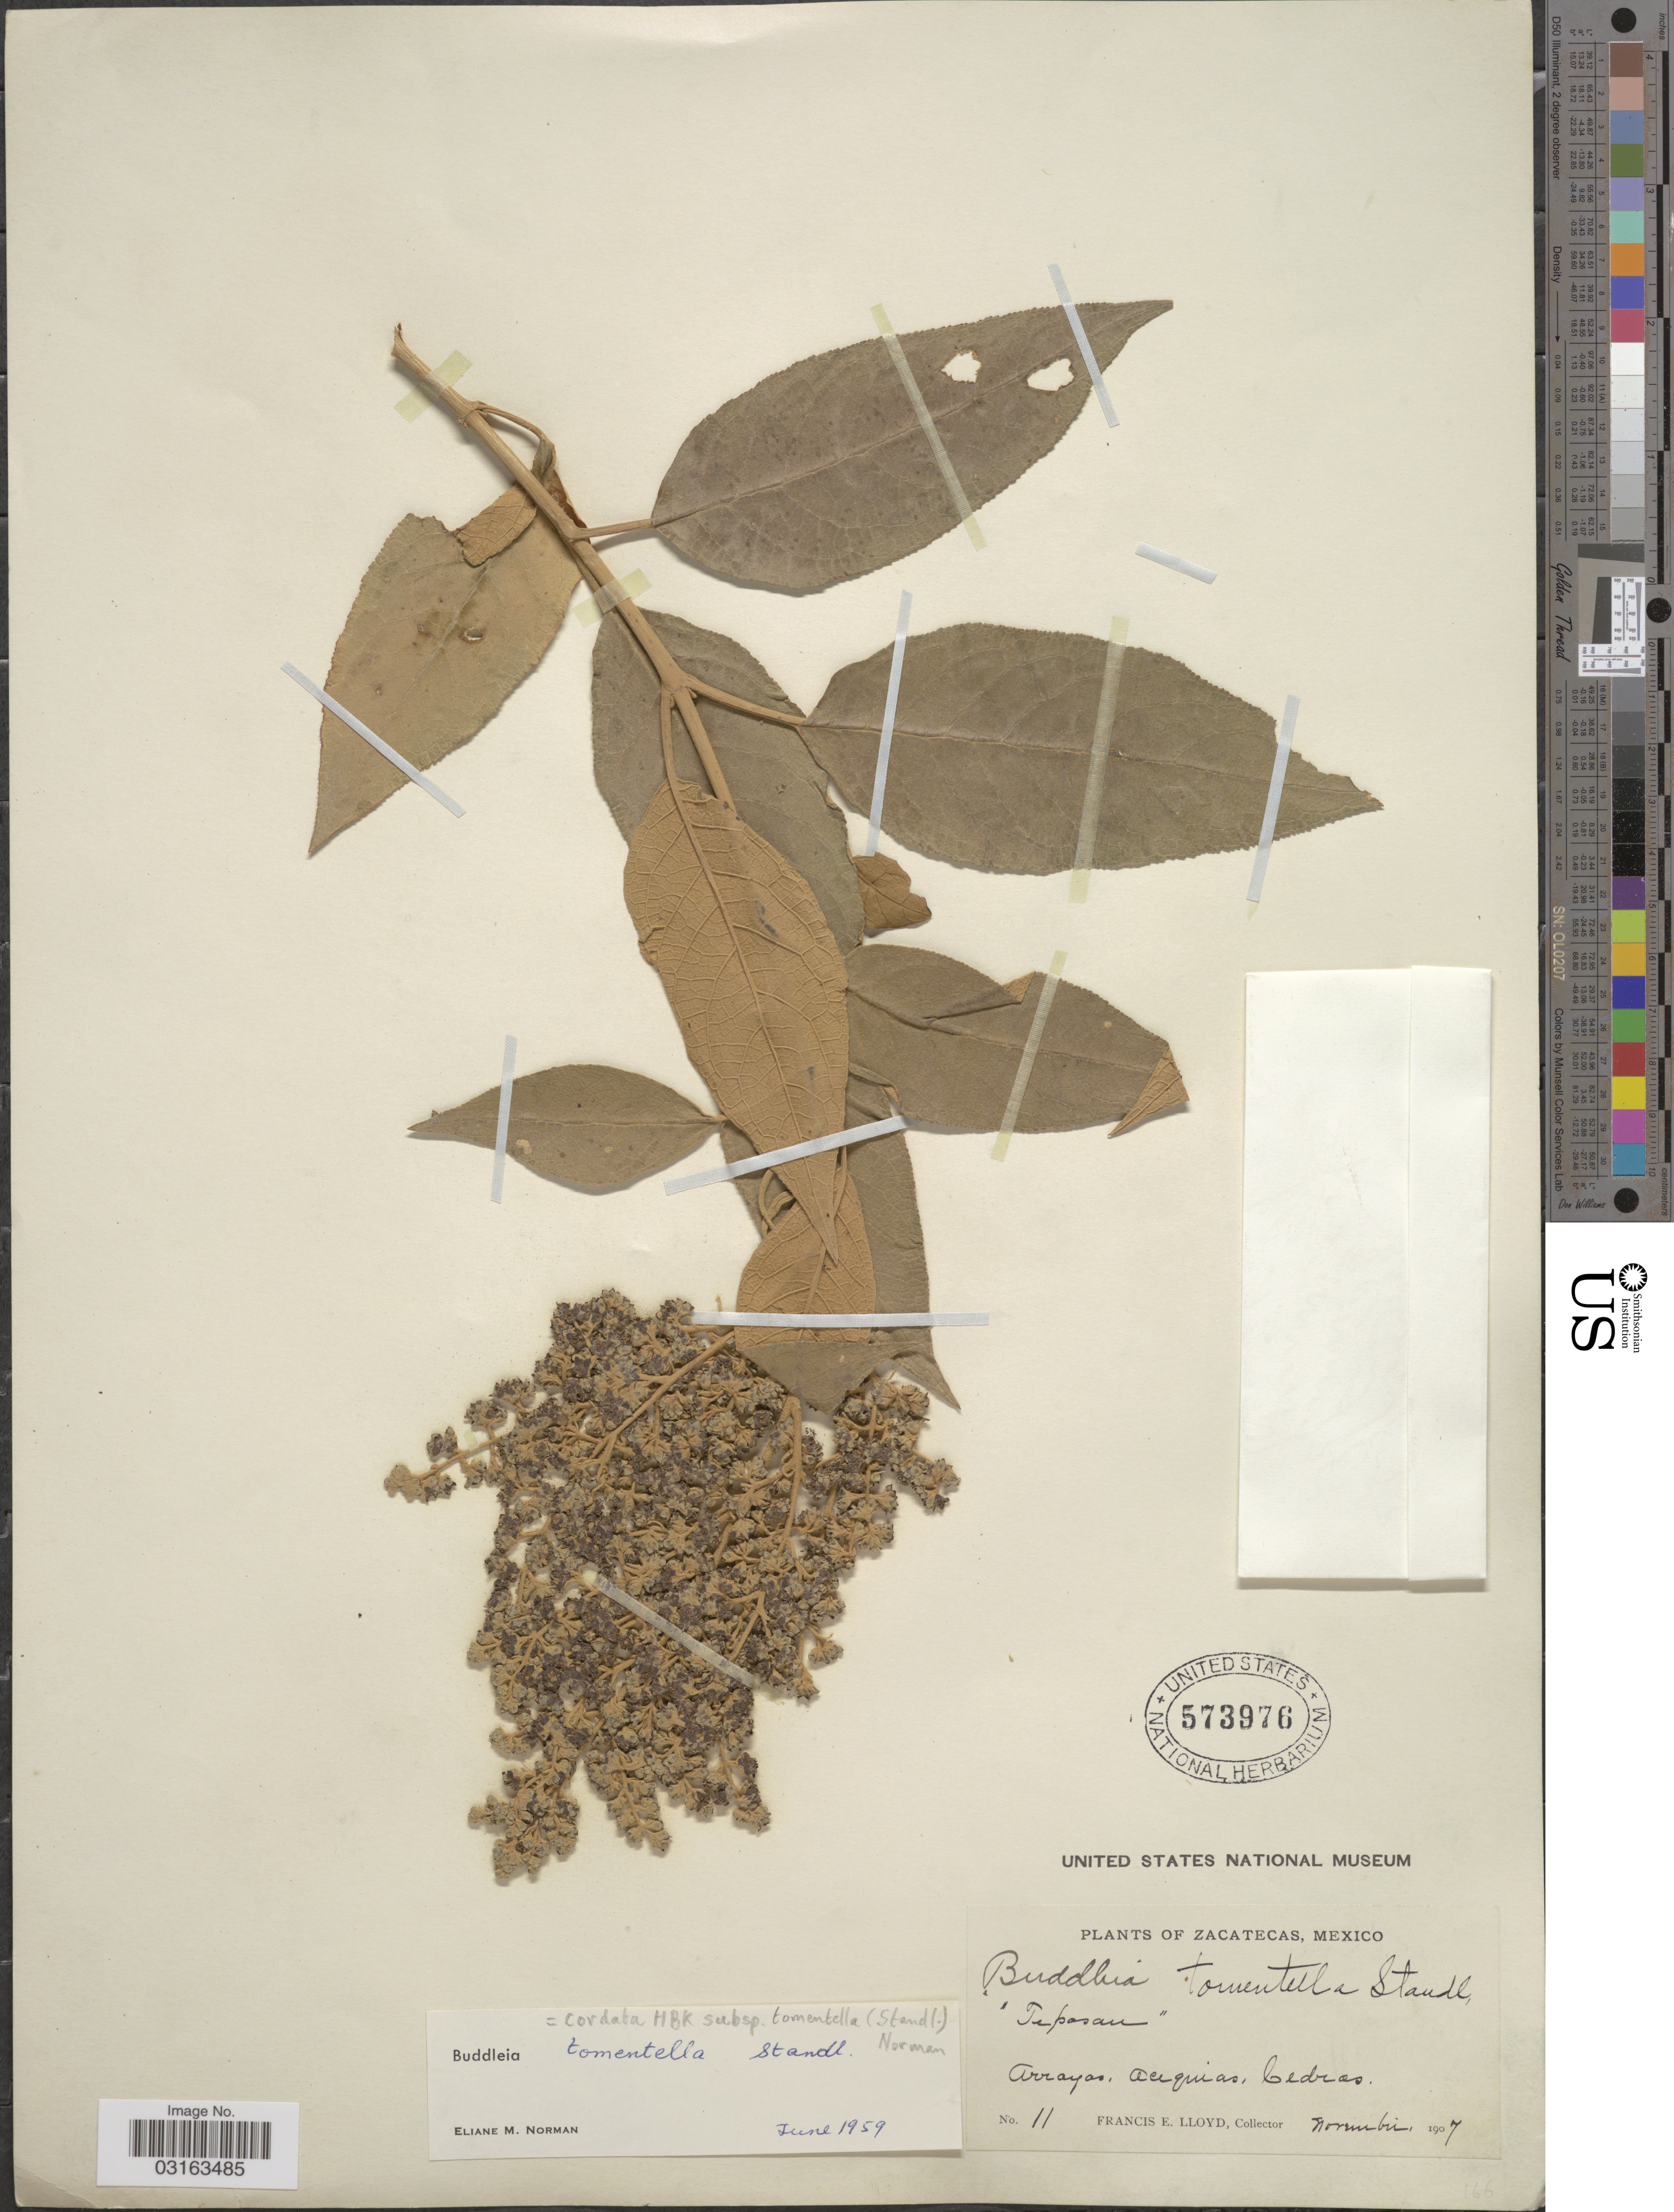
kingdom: Plantae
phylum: Tracheophyta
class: Magnoliopsida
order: Lamiales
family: Scrophulariaceae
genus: Buddleja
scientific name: Buddleja cordata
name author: Kunth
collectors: Lloyd, C. E.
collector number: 11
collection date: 1907-11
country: Mexico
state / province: Zacatecas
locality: Arroyos, Acequias, Cedros.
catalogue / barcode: US 573976